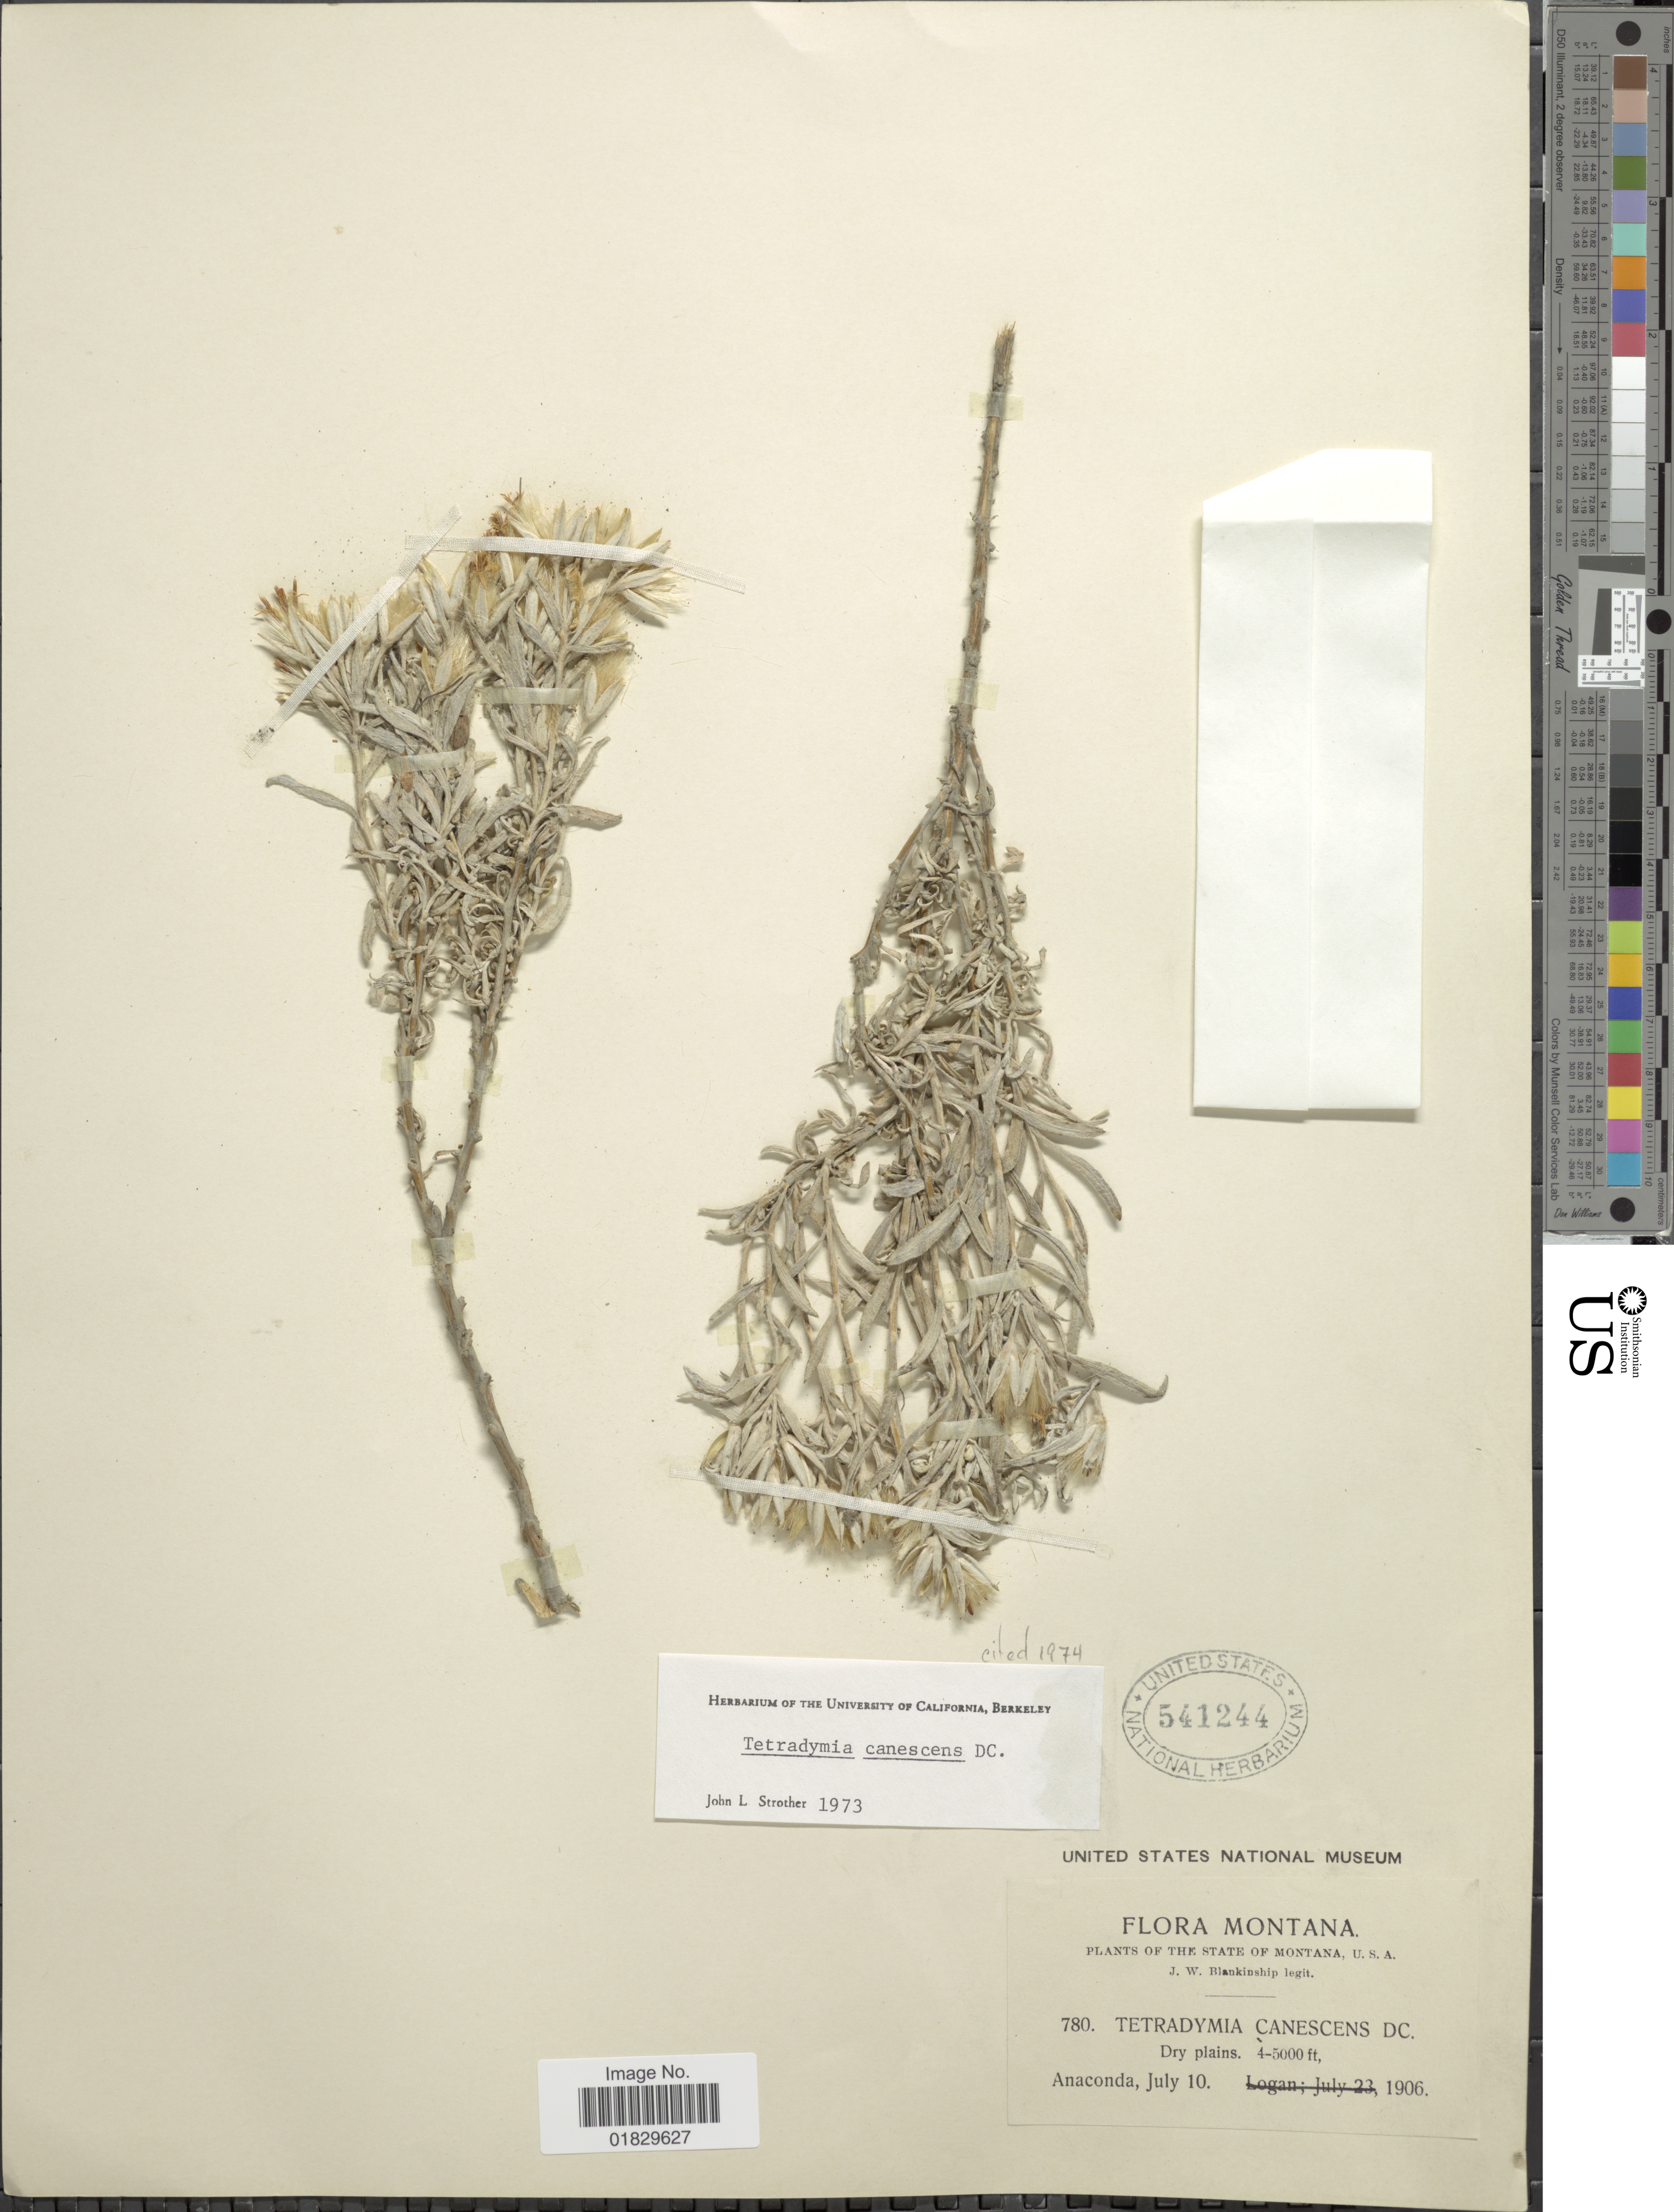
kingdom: Plantae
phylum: Tracheophyta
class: Magnoliopsida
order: Asterales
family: Asteraceae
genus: Tetradymia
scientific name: Tetradymia canescens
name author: DC.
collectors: J. W. Blankinship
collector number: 780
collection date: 1906-07-10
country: United States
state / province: Montana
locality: State of Montana, U.S.A. Dry plains. Anaconda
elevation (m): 1219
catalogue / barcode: US 541244